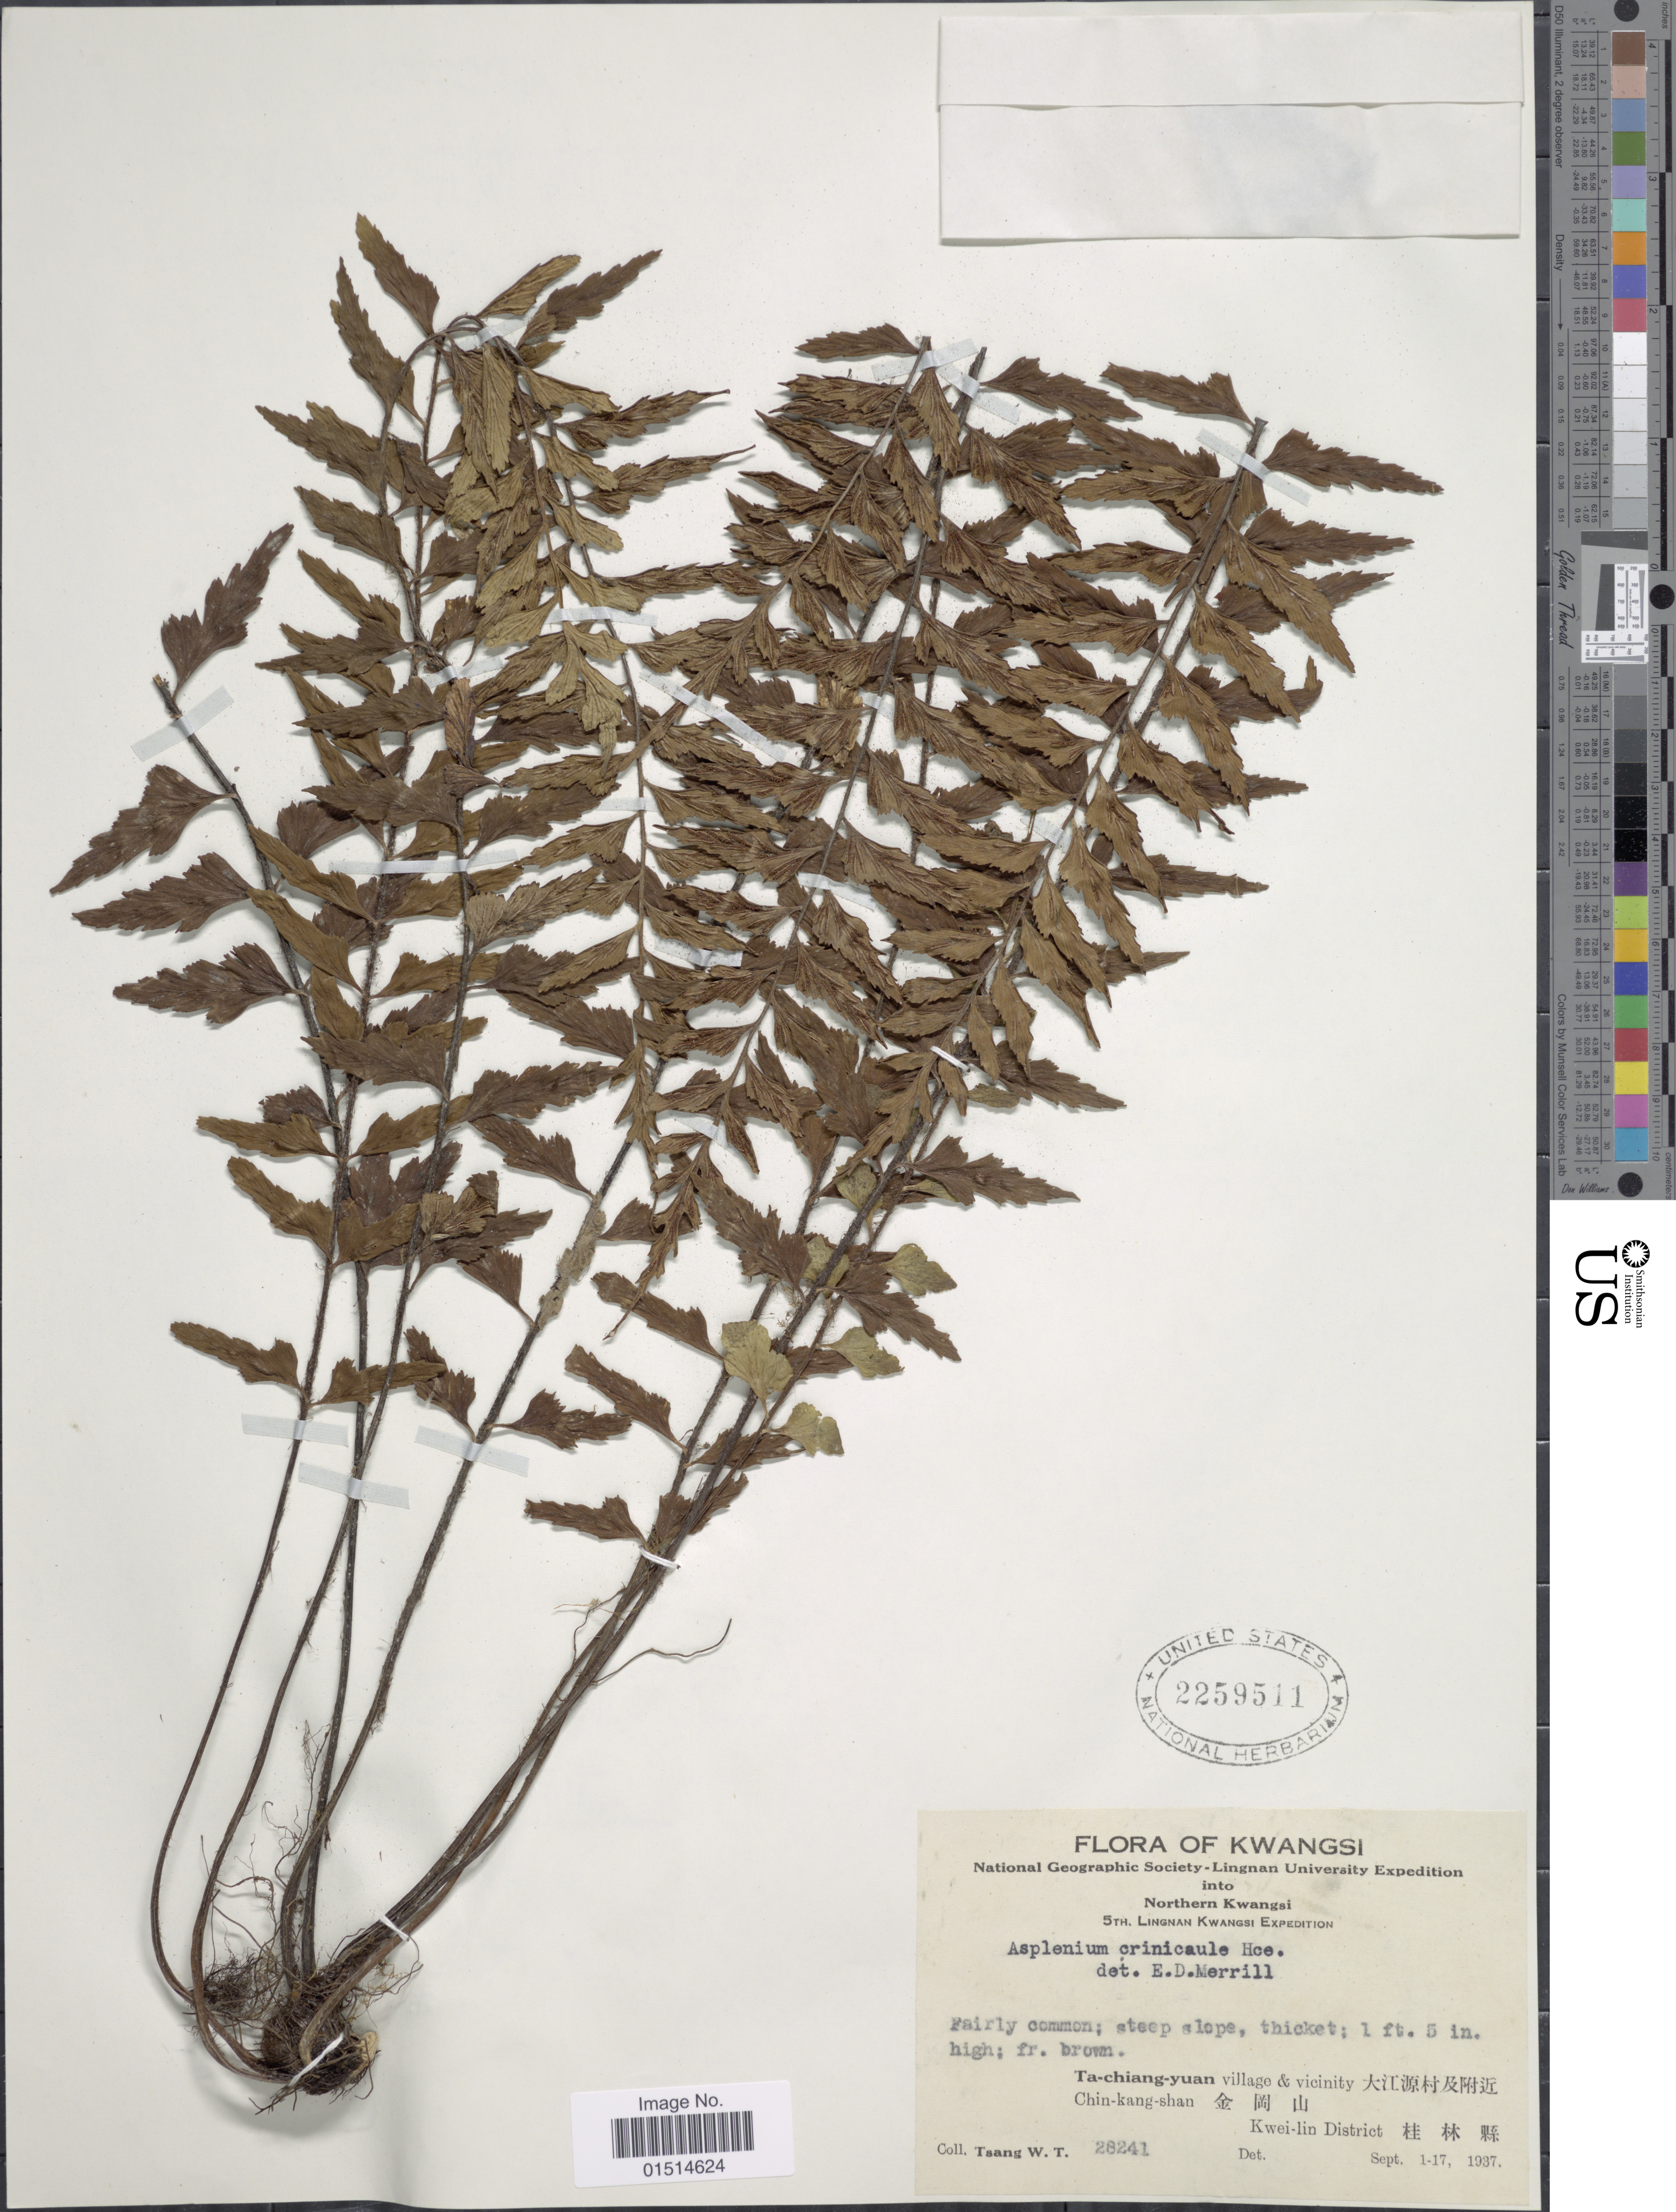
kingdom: Plantae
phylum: Tracheophyta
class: Polypodiopsida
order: Polypodiales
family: Aspleniaceae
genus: Asplenium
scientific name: Asplenium crinicaule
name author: Hance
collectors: W. T. Tsang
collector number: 28241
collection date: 1937-09-01/1937-09-17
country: China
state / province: Guangxi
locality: Northern Kwangsi, Ta-chiang-yuan village & vicinity, Chin-Kang-shan, Kwei-lin District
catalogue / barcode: US 2259511